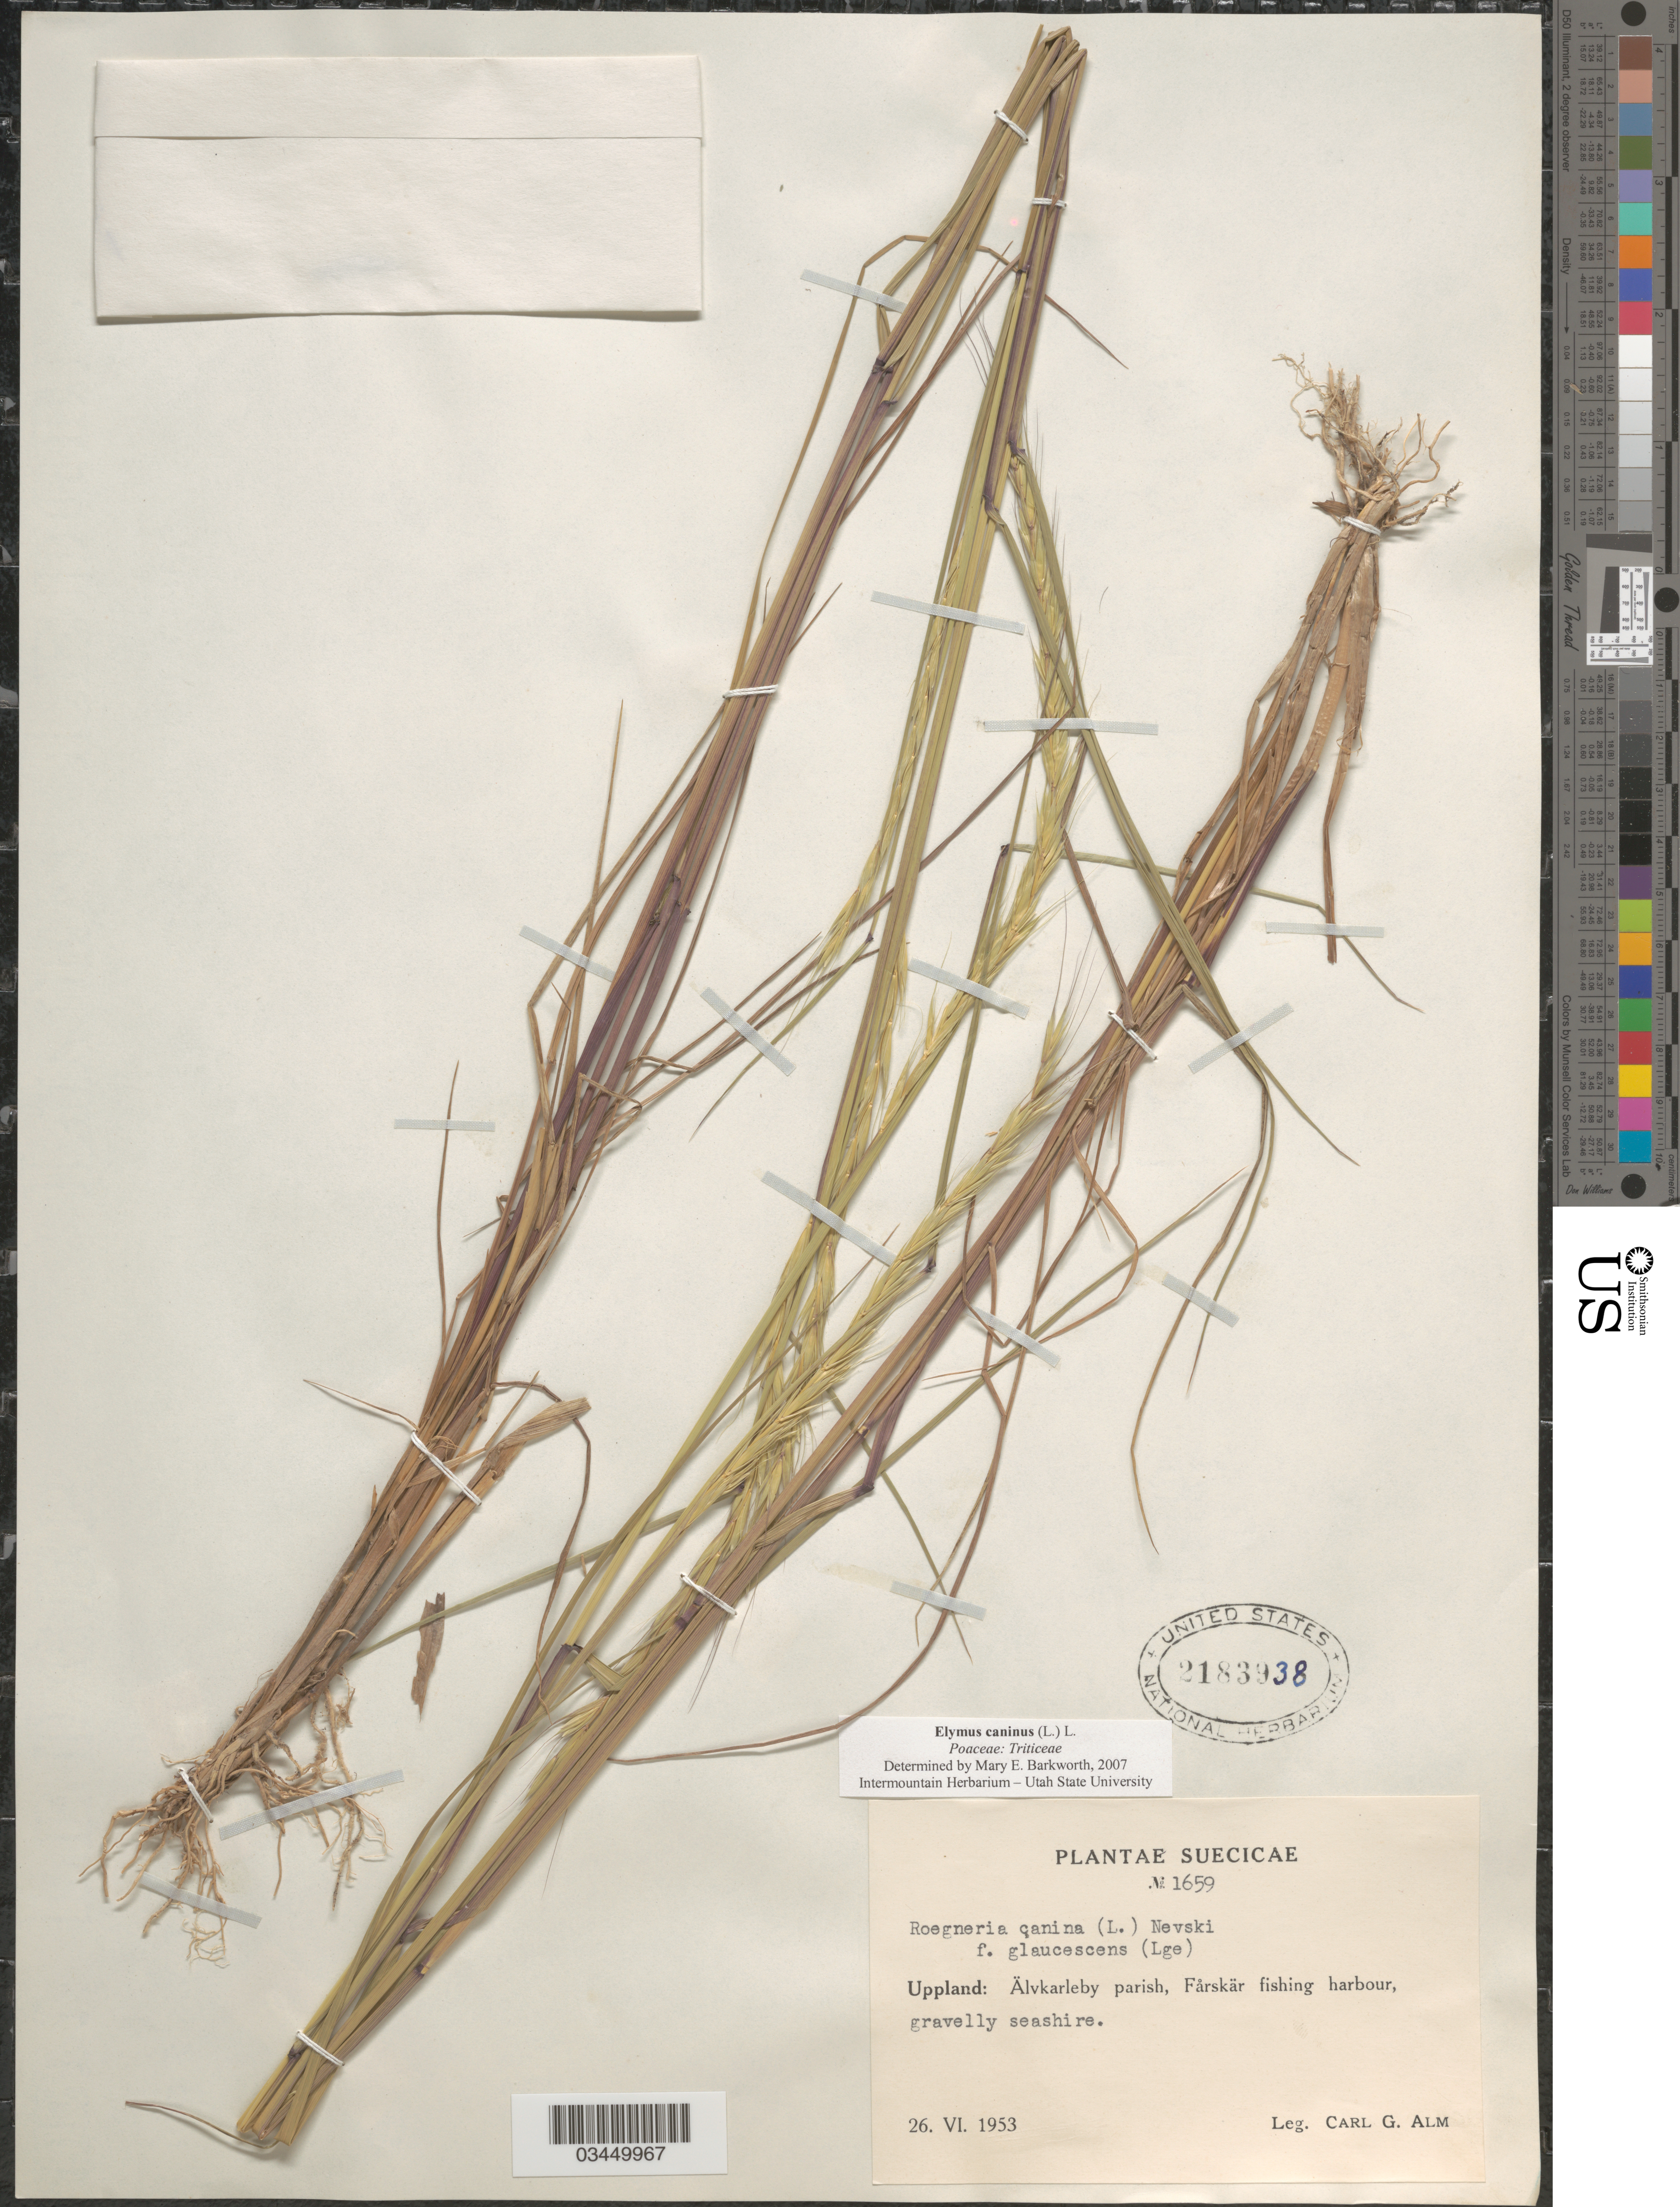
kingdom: Plantae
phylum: Tracheophyta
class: Liliopsida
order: Poales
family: Poaceae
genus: Elymus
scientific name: Elymus caninus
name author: (L.) L.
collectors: C. G. Alm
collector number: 1659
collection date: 1953-06-26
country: Sweden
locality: Suecicae. Uppland: Älvkarleby parish, Fårskär fishing harbour.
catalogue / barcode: US 2183938